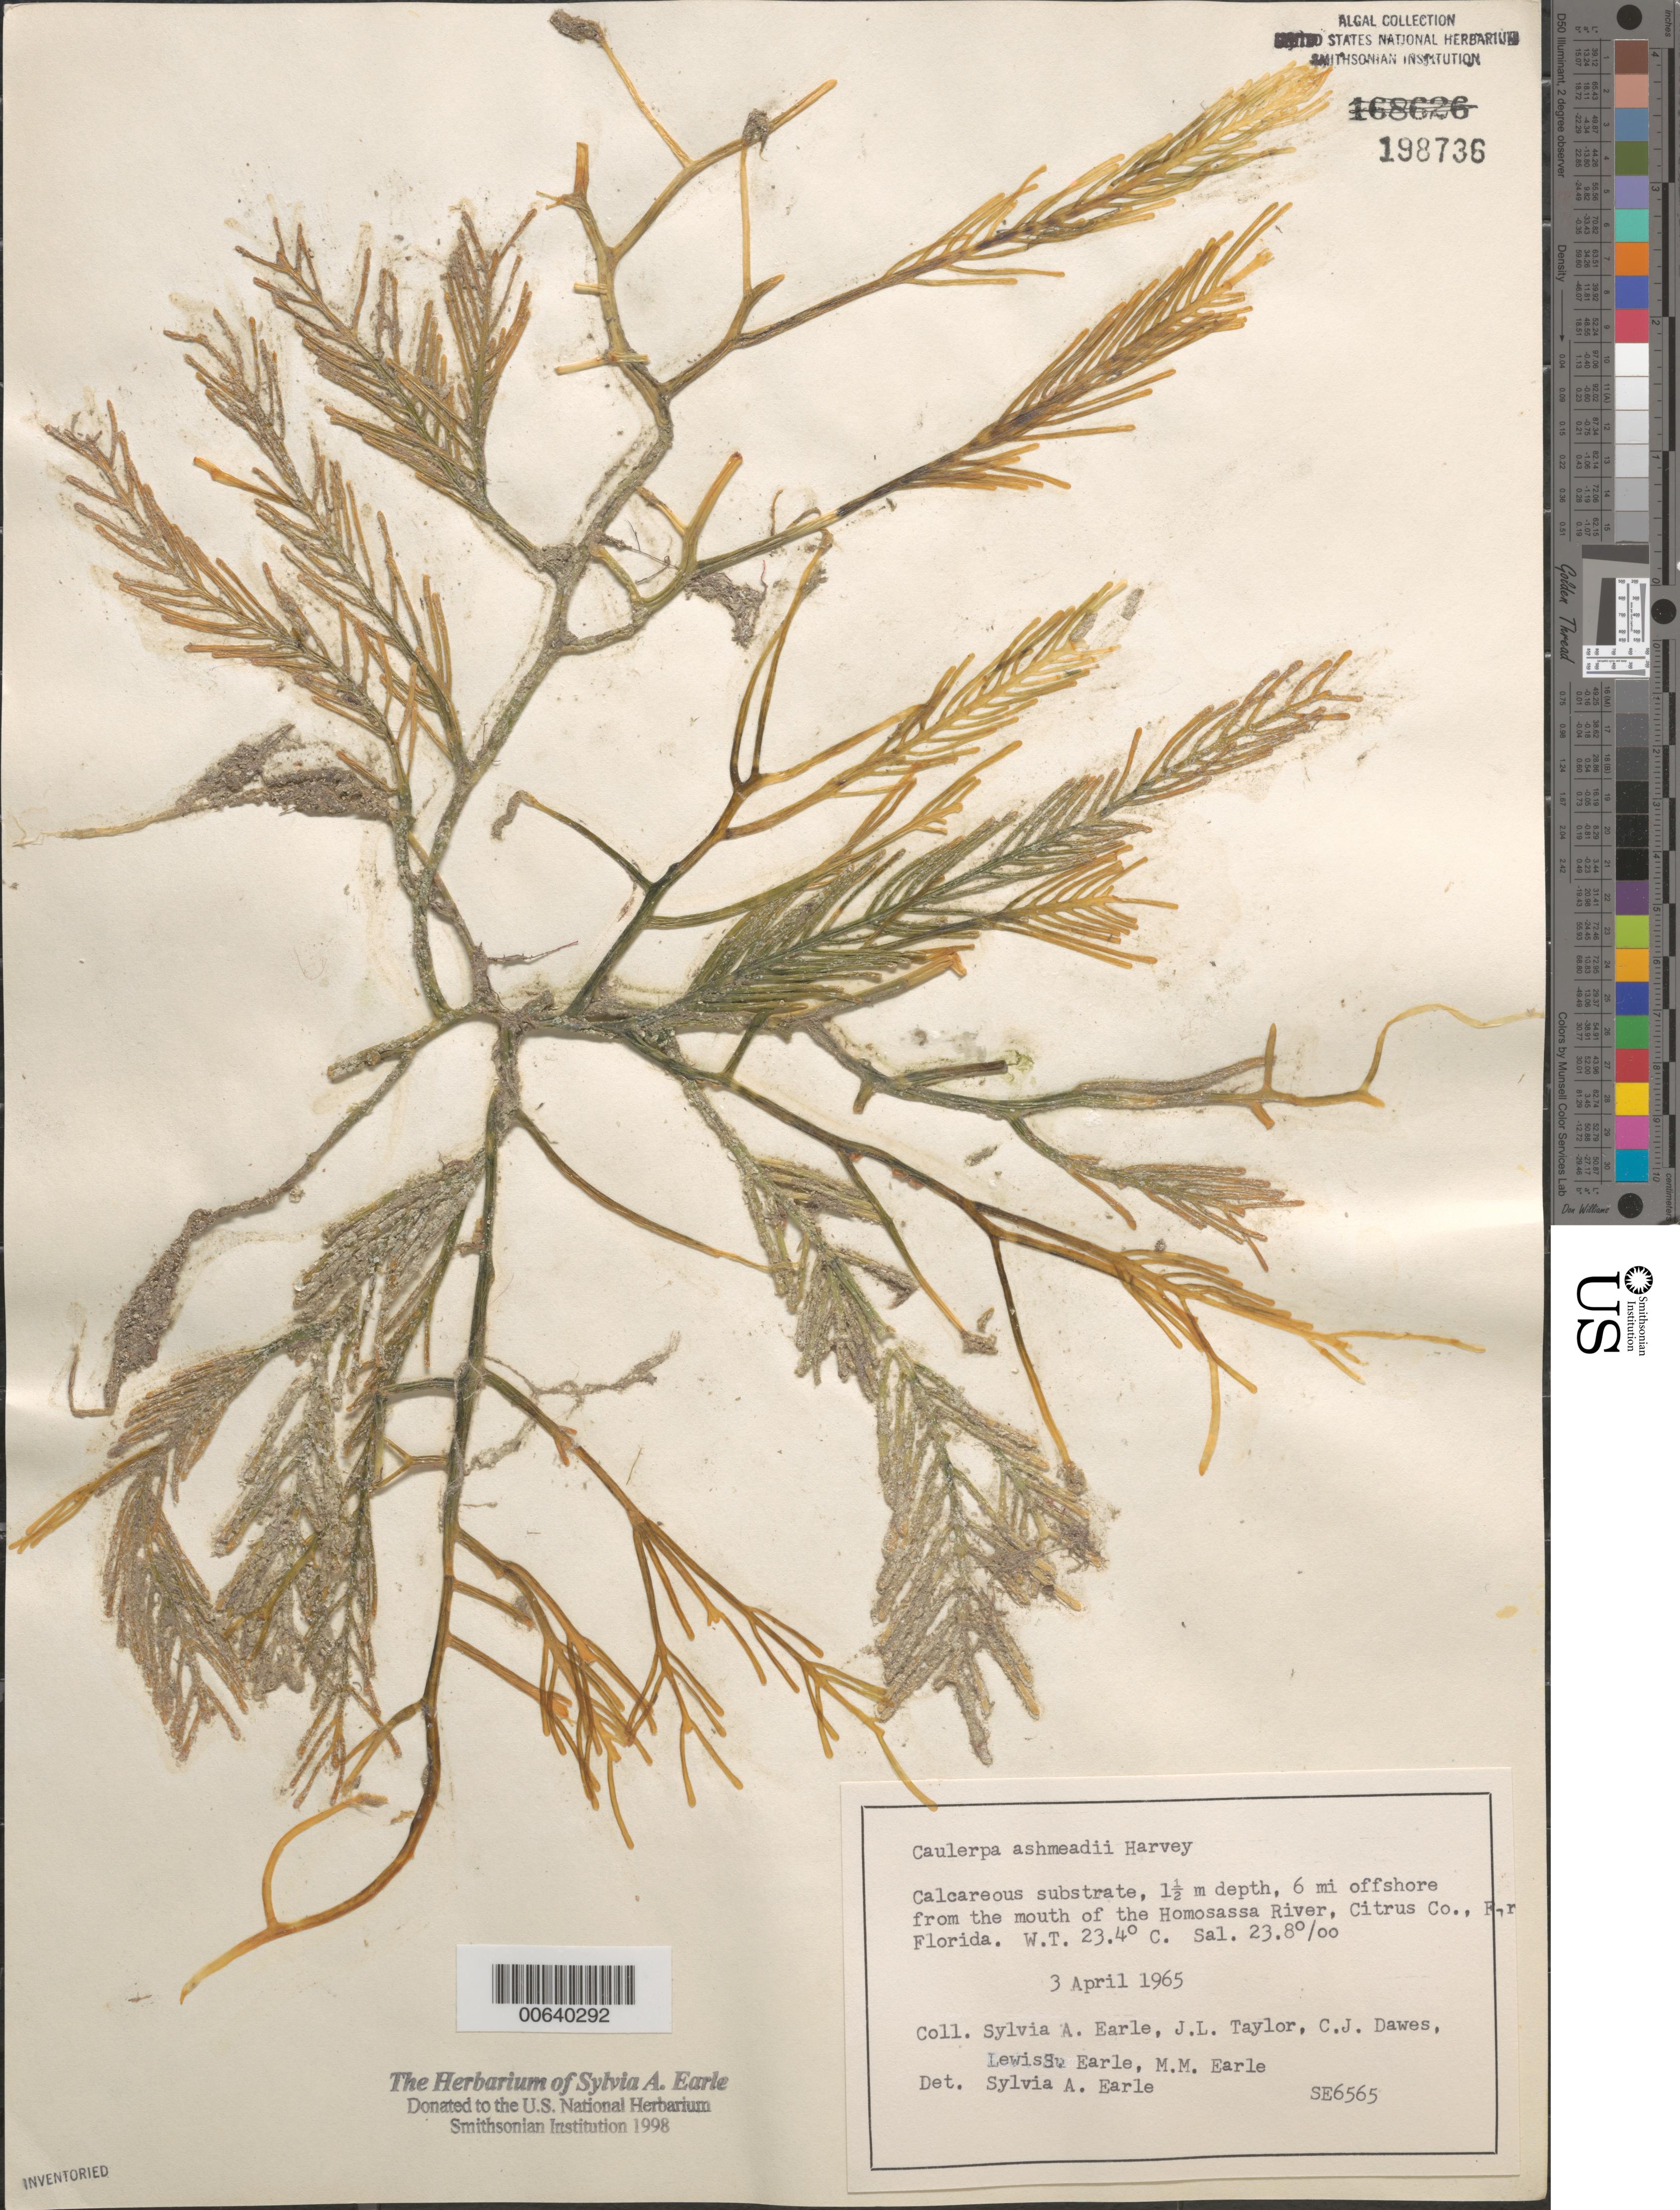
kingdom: Plantae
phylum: Chlorophyta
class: Ulvophyceae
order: Bryopsidales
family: Caulerpaceae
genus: Caulerpa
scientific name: Caulerpa ashmeadii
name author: Harv.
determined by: Earle, S. A.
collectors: S. A. Earle, J. L. Taylor, C. Dawes, L. Earle & M. Earle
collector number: SE 6565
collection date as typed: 03 Apr 1965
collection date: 1965-04-03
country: United States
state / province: Florida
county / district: Citrus County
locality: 6 miles off Homosassa River mouth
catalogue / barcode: US 198736